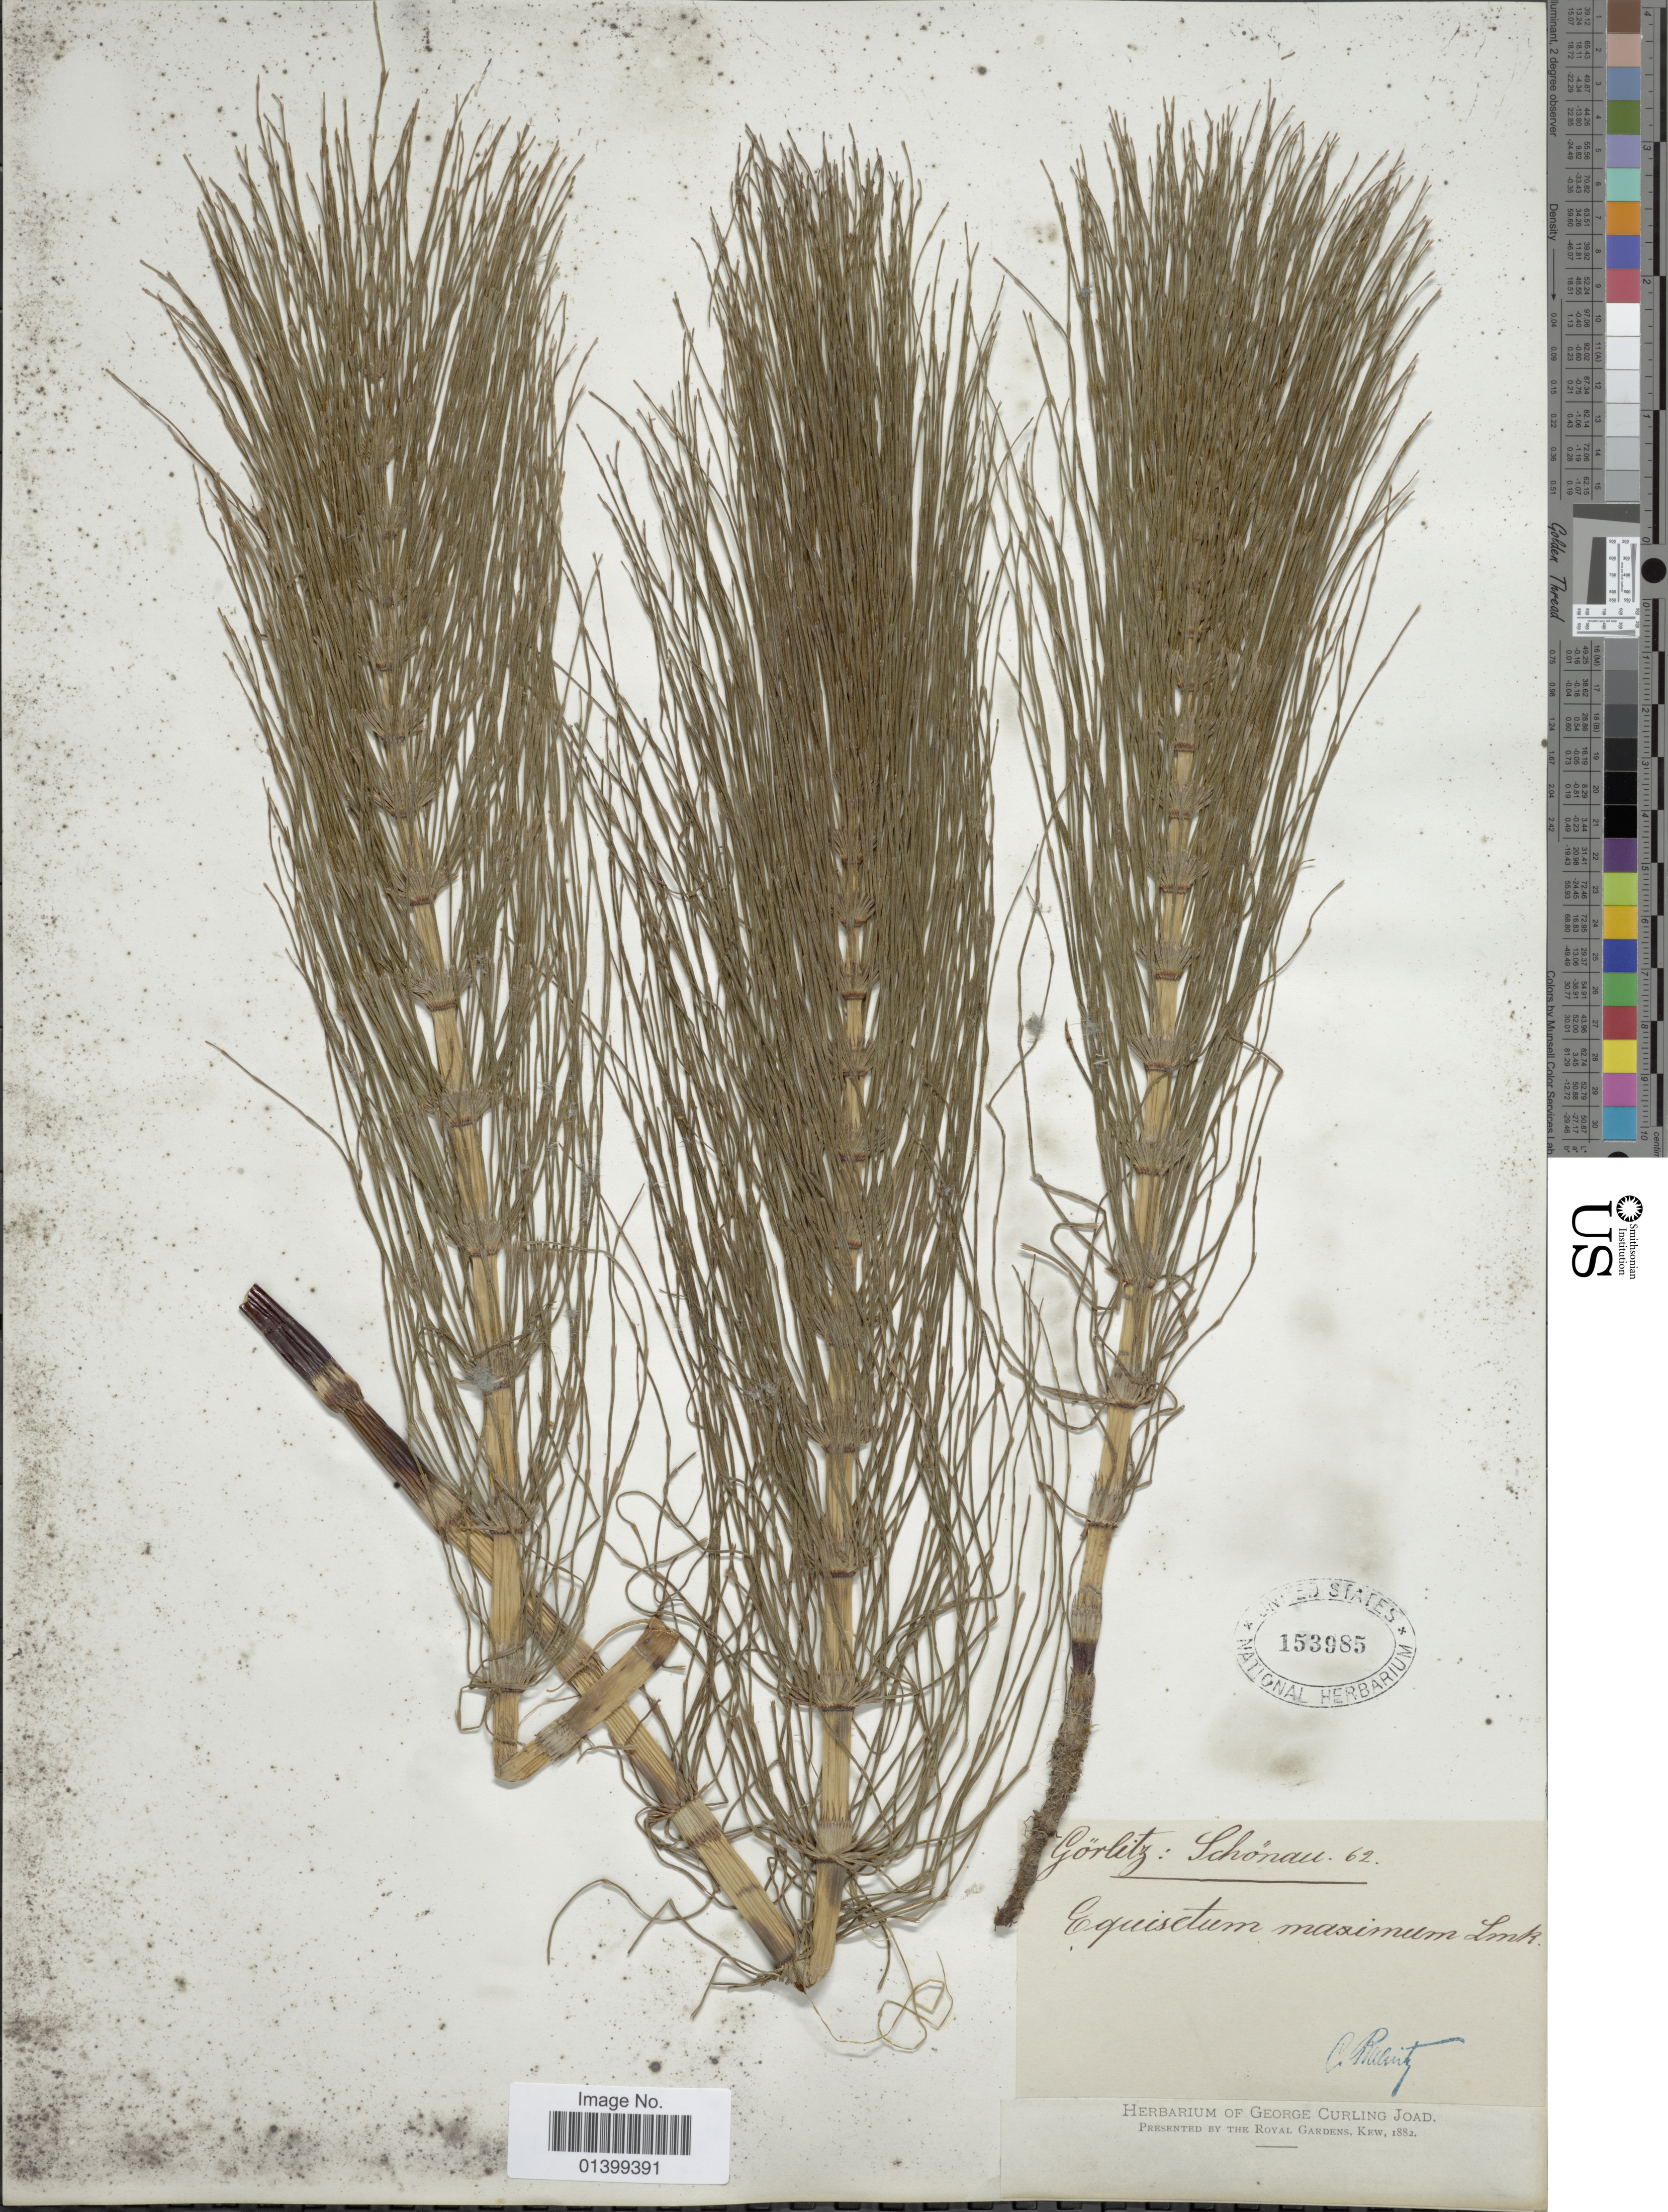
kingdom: Plantae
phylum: Tracheophyta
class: Polypodiopsida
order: Equisetales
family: Equisetaceae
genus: Equisetum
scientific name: Equisetum telmateia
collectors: C. G. Baenitz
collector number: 62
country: Germany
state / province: Niedersachsen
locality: Görlitz: Schönau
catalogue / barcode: US 153985